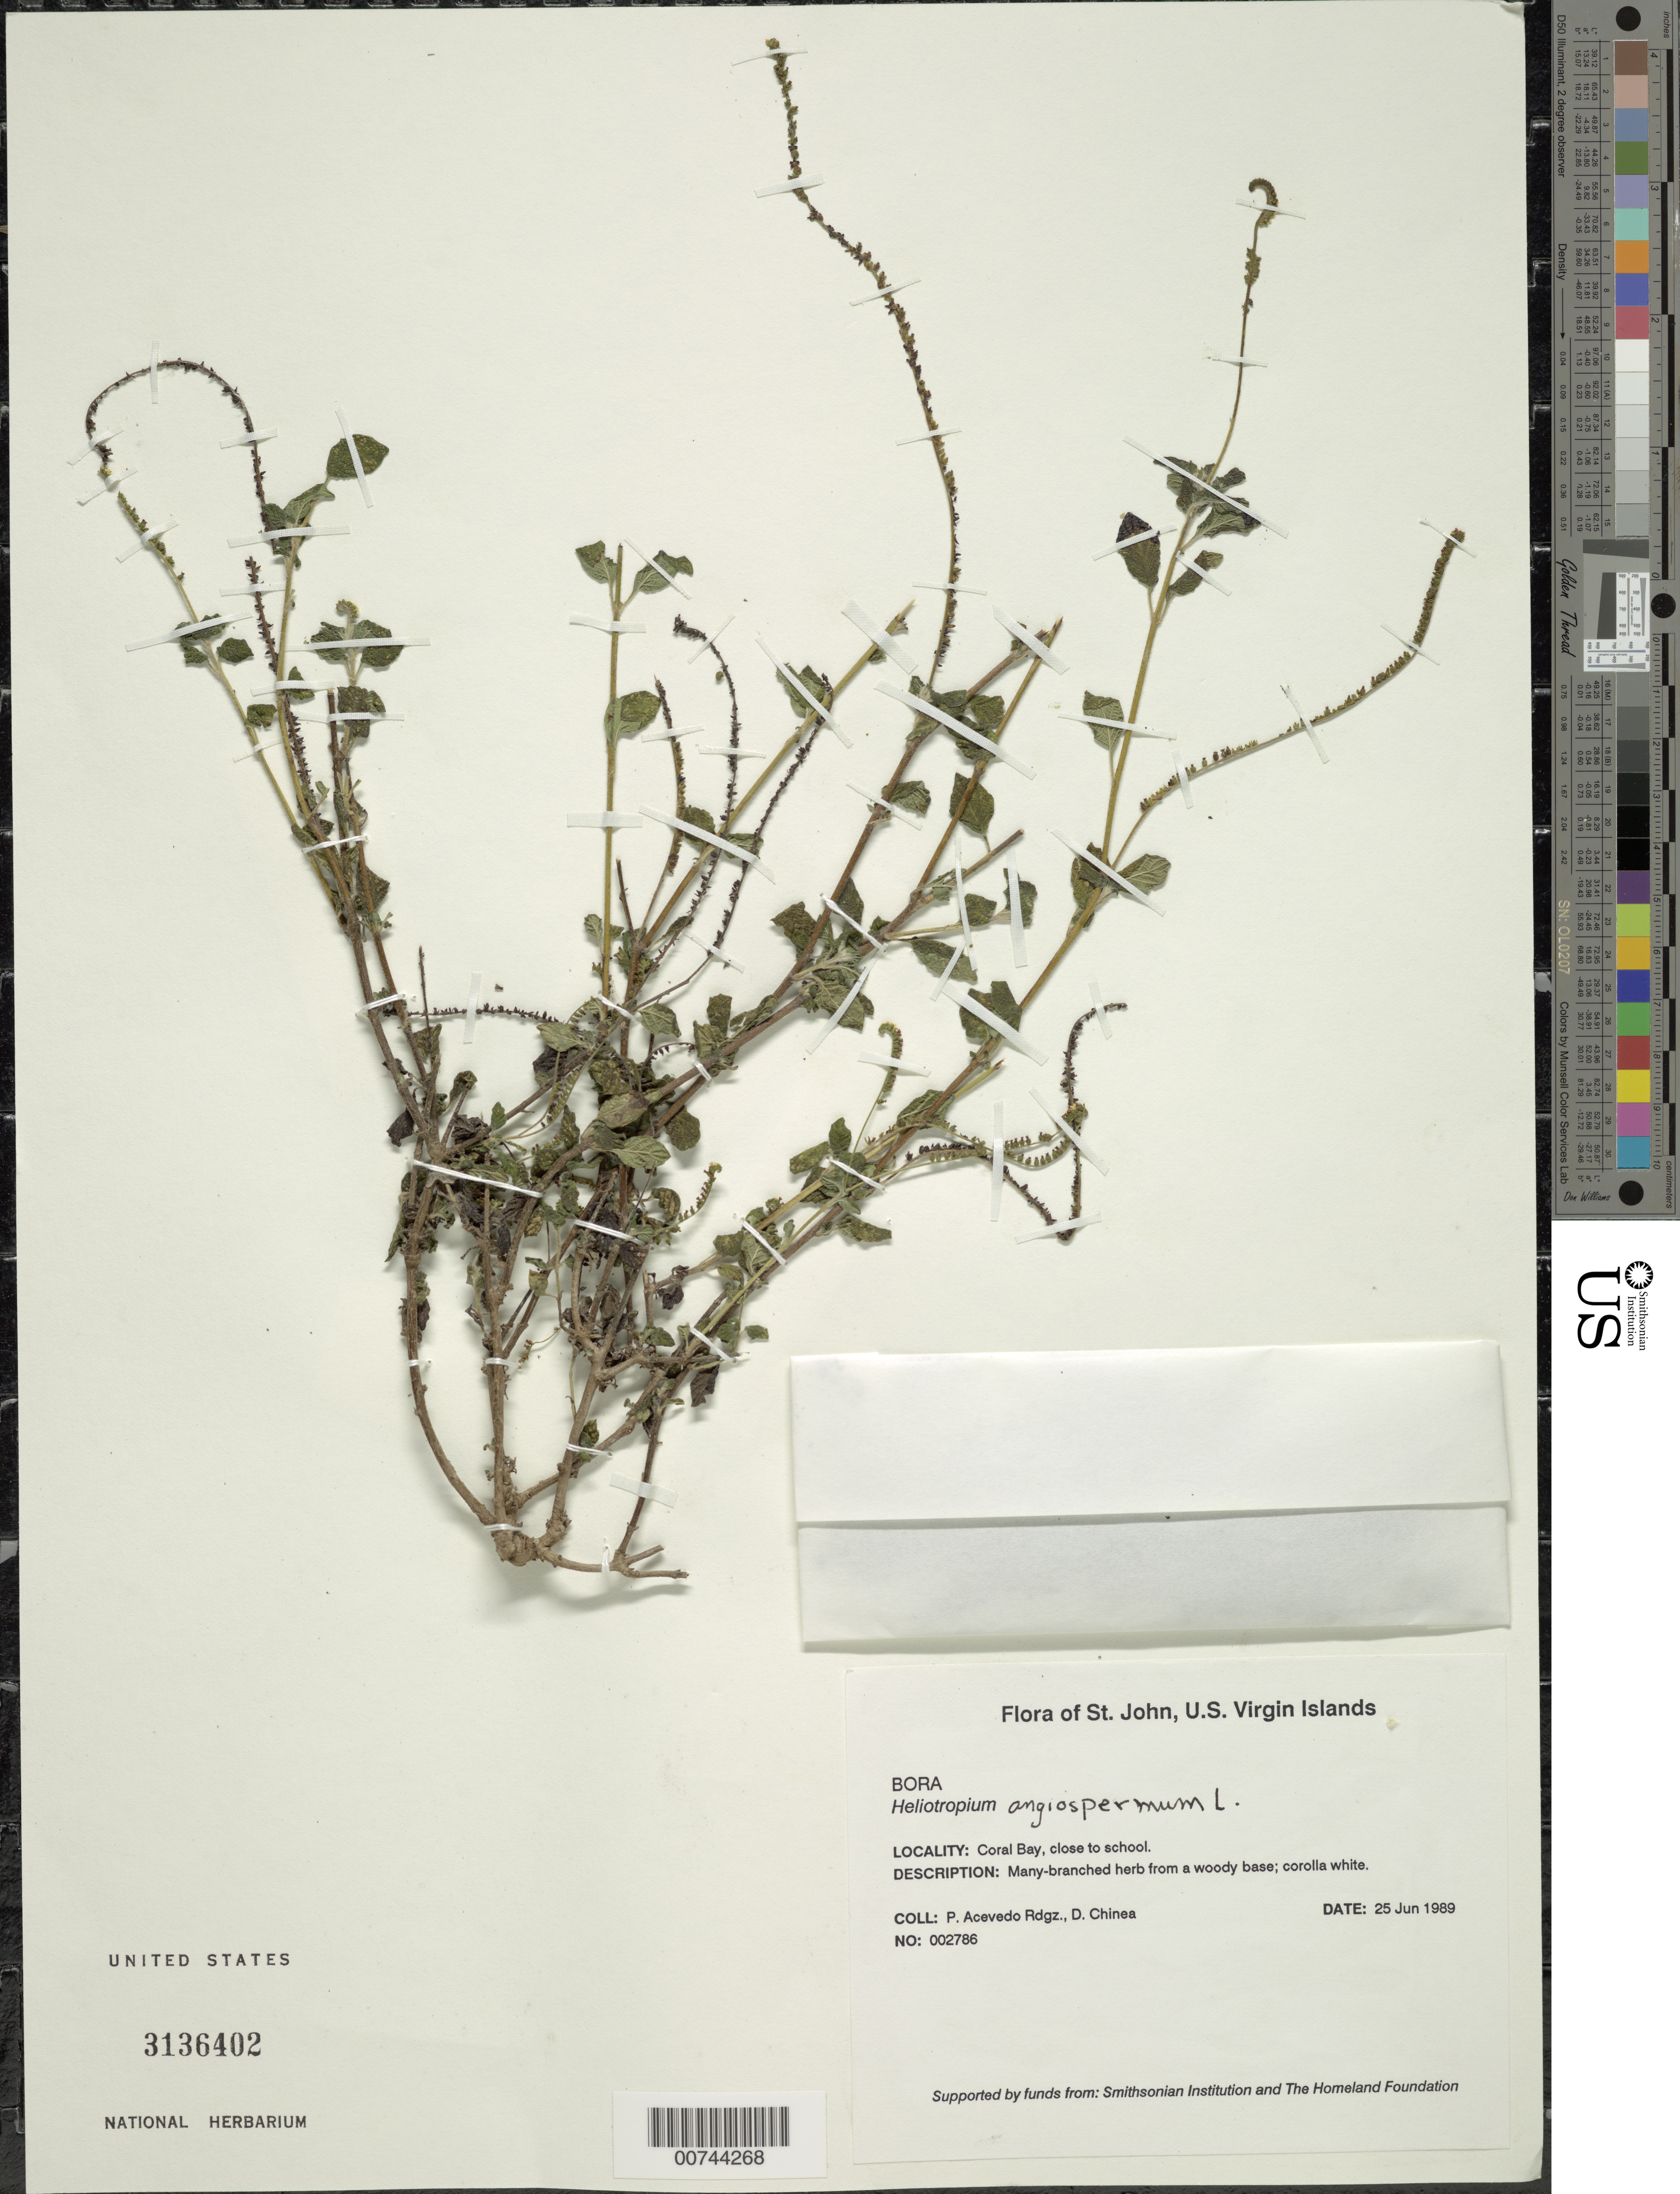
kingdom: Plantae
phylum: Tracheophyta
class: Magnoliopsida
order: Boraginales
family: Heliotropiaceae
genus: Heliotropium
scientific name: Heliotropium angiospermum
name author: Murray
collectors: P. Acevedo-Rodr. & D. Chinea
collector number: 2786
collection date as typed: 25 Jun 1989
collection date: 1989-06-25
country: U.S. Virgin Islands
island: St. John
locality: Coral Bay, close to school.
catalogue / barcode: US 3136402